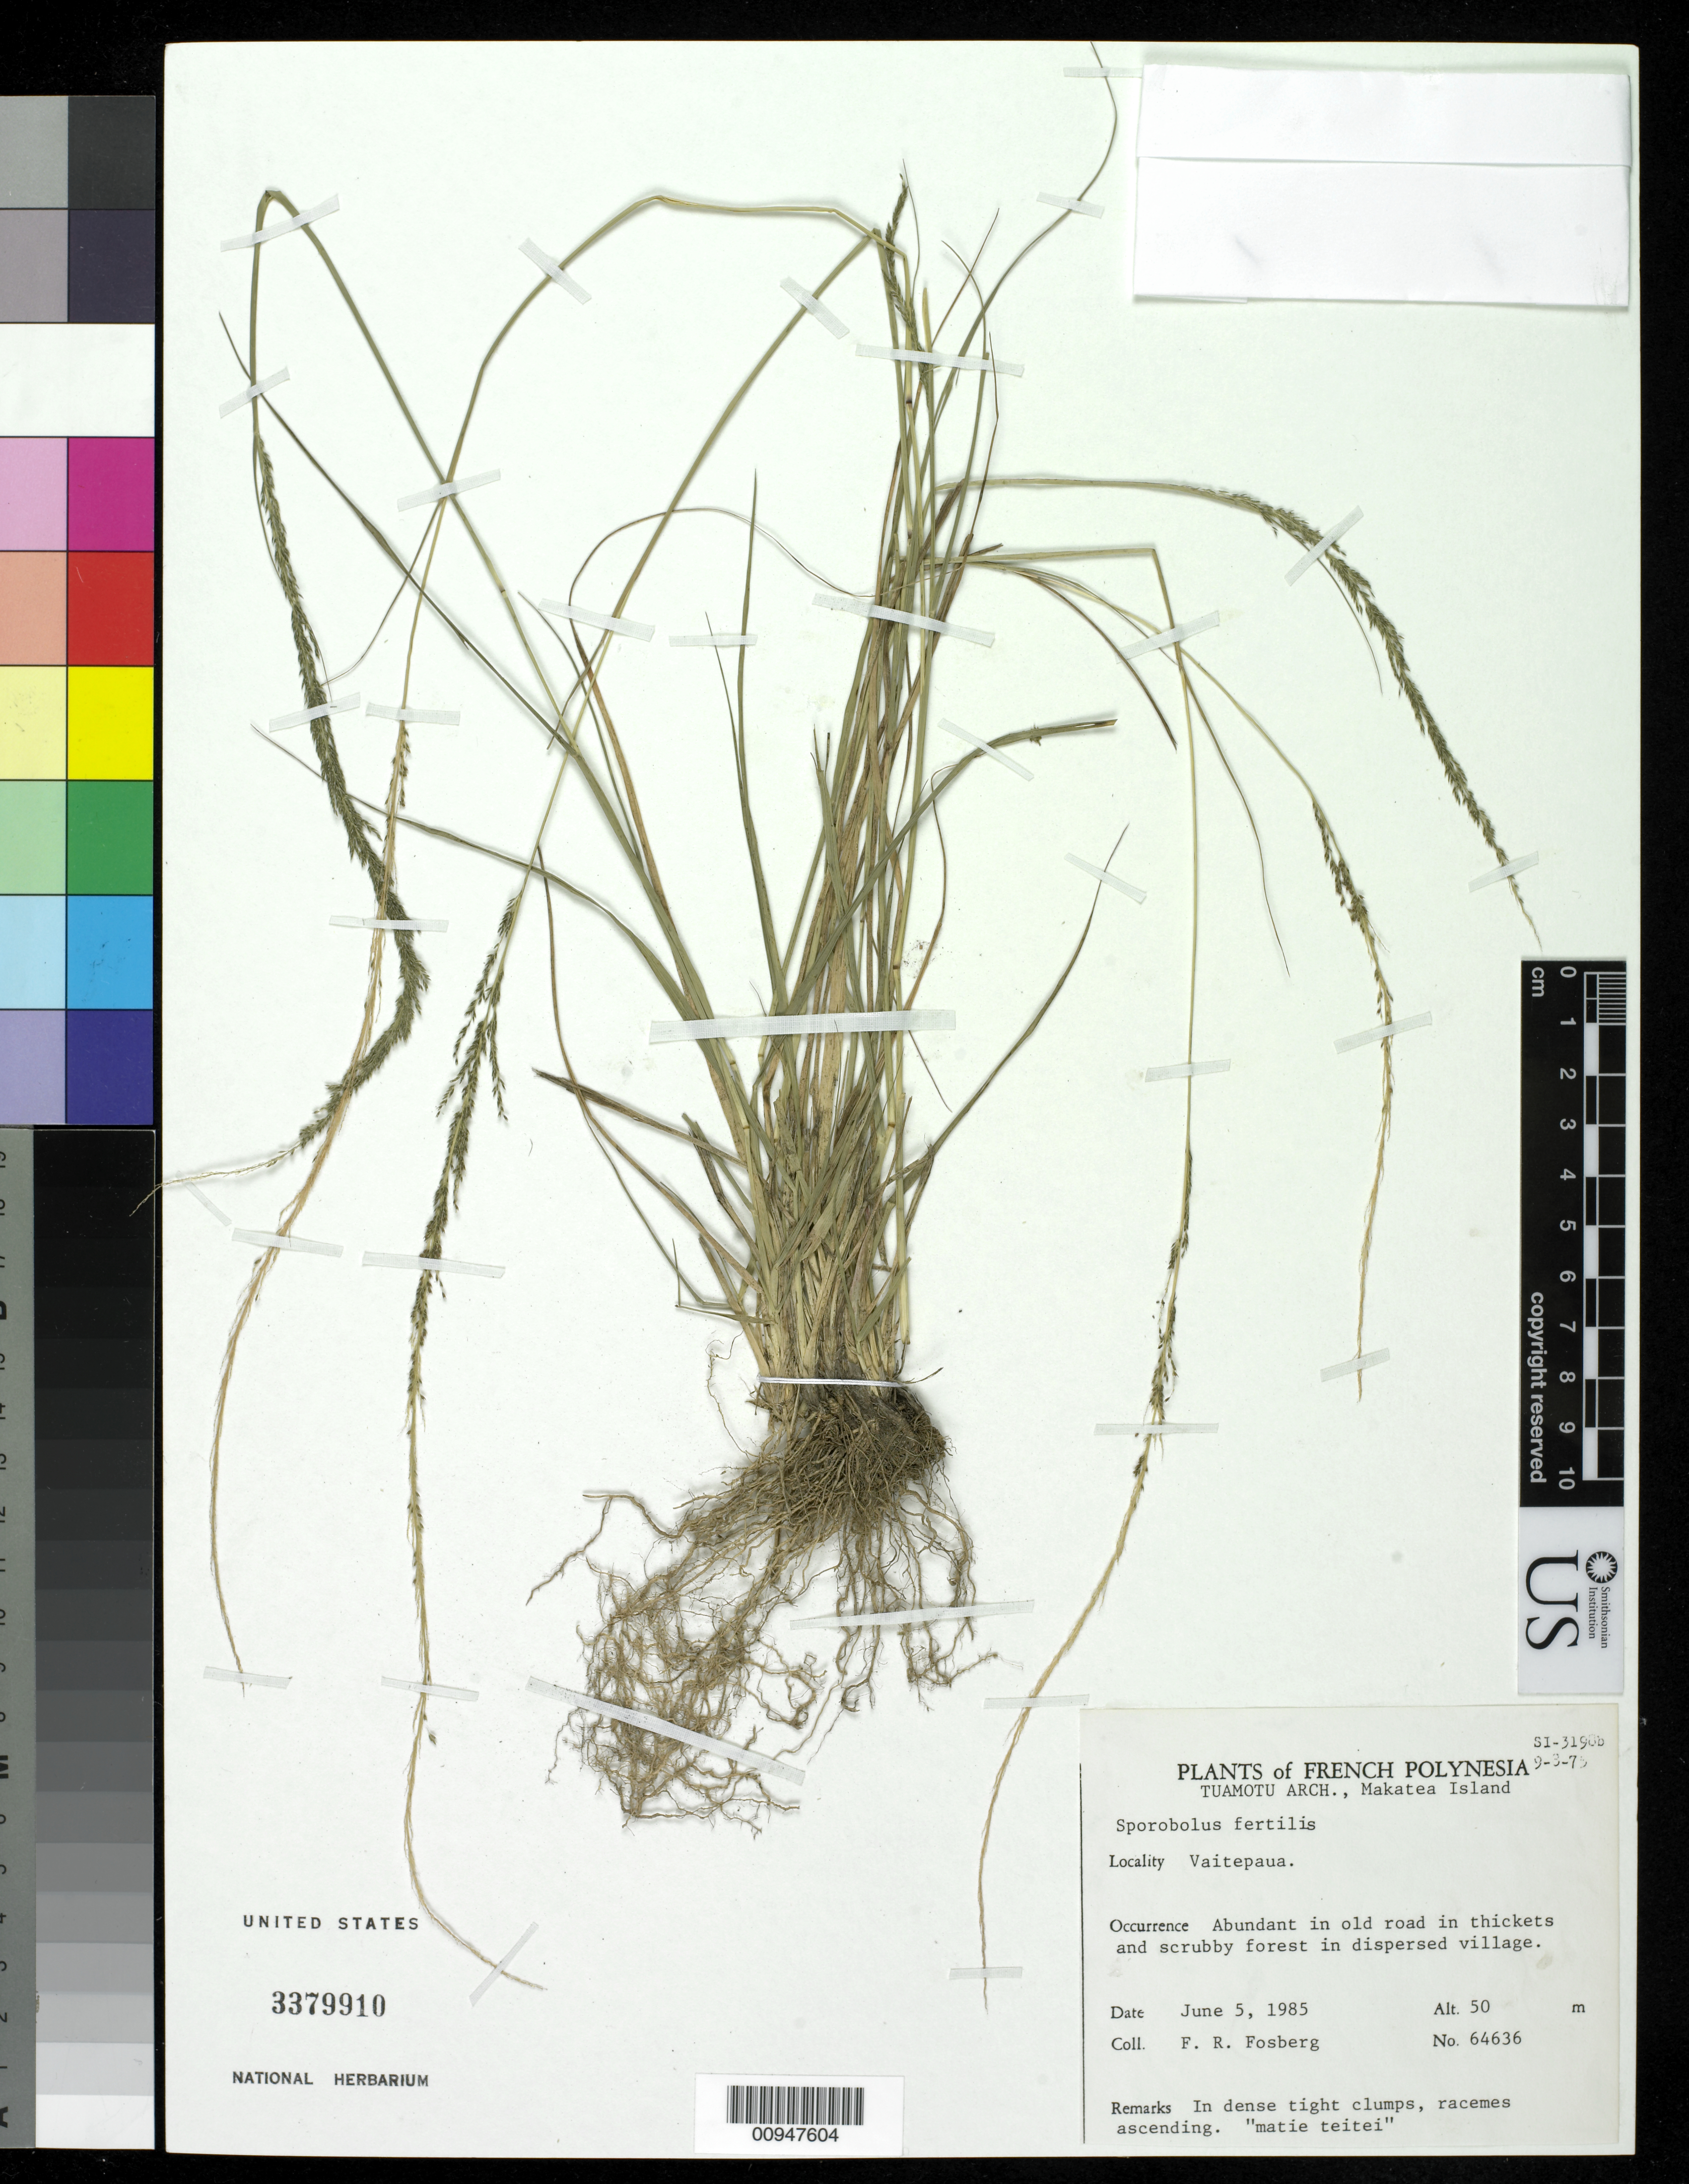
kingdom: Plantae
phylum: Tracheophyta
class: Liliopsida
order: Poales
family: Poaceae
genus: Sporobolus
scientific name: Sporobolus fertilis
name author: (Steud.) Clayton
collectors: F. R. Fosberg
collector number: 64636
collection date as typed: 05 Jun 1985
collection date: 1985-06-05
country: French Polynesia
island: Makatea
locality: Vaitepaua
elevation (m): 50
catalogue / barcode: US 3379910